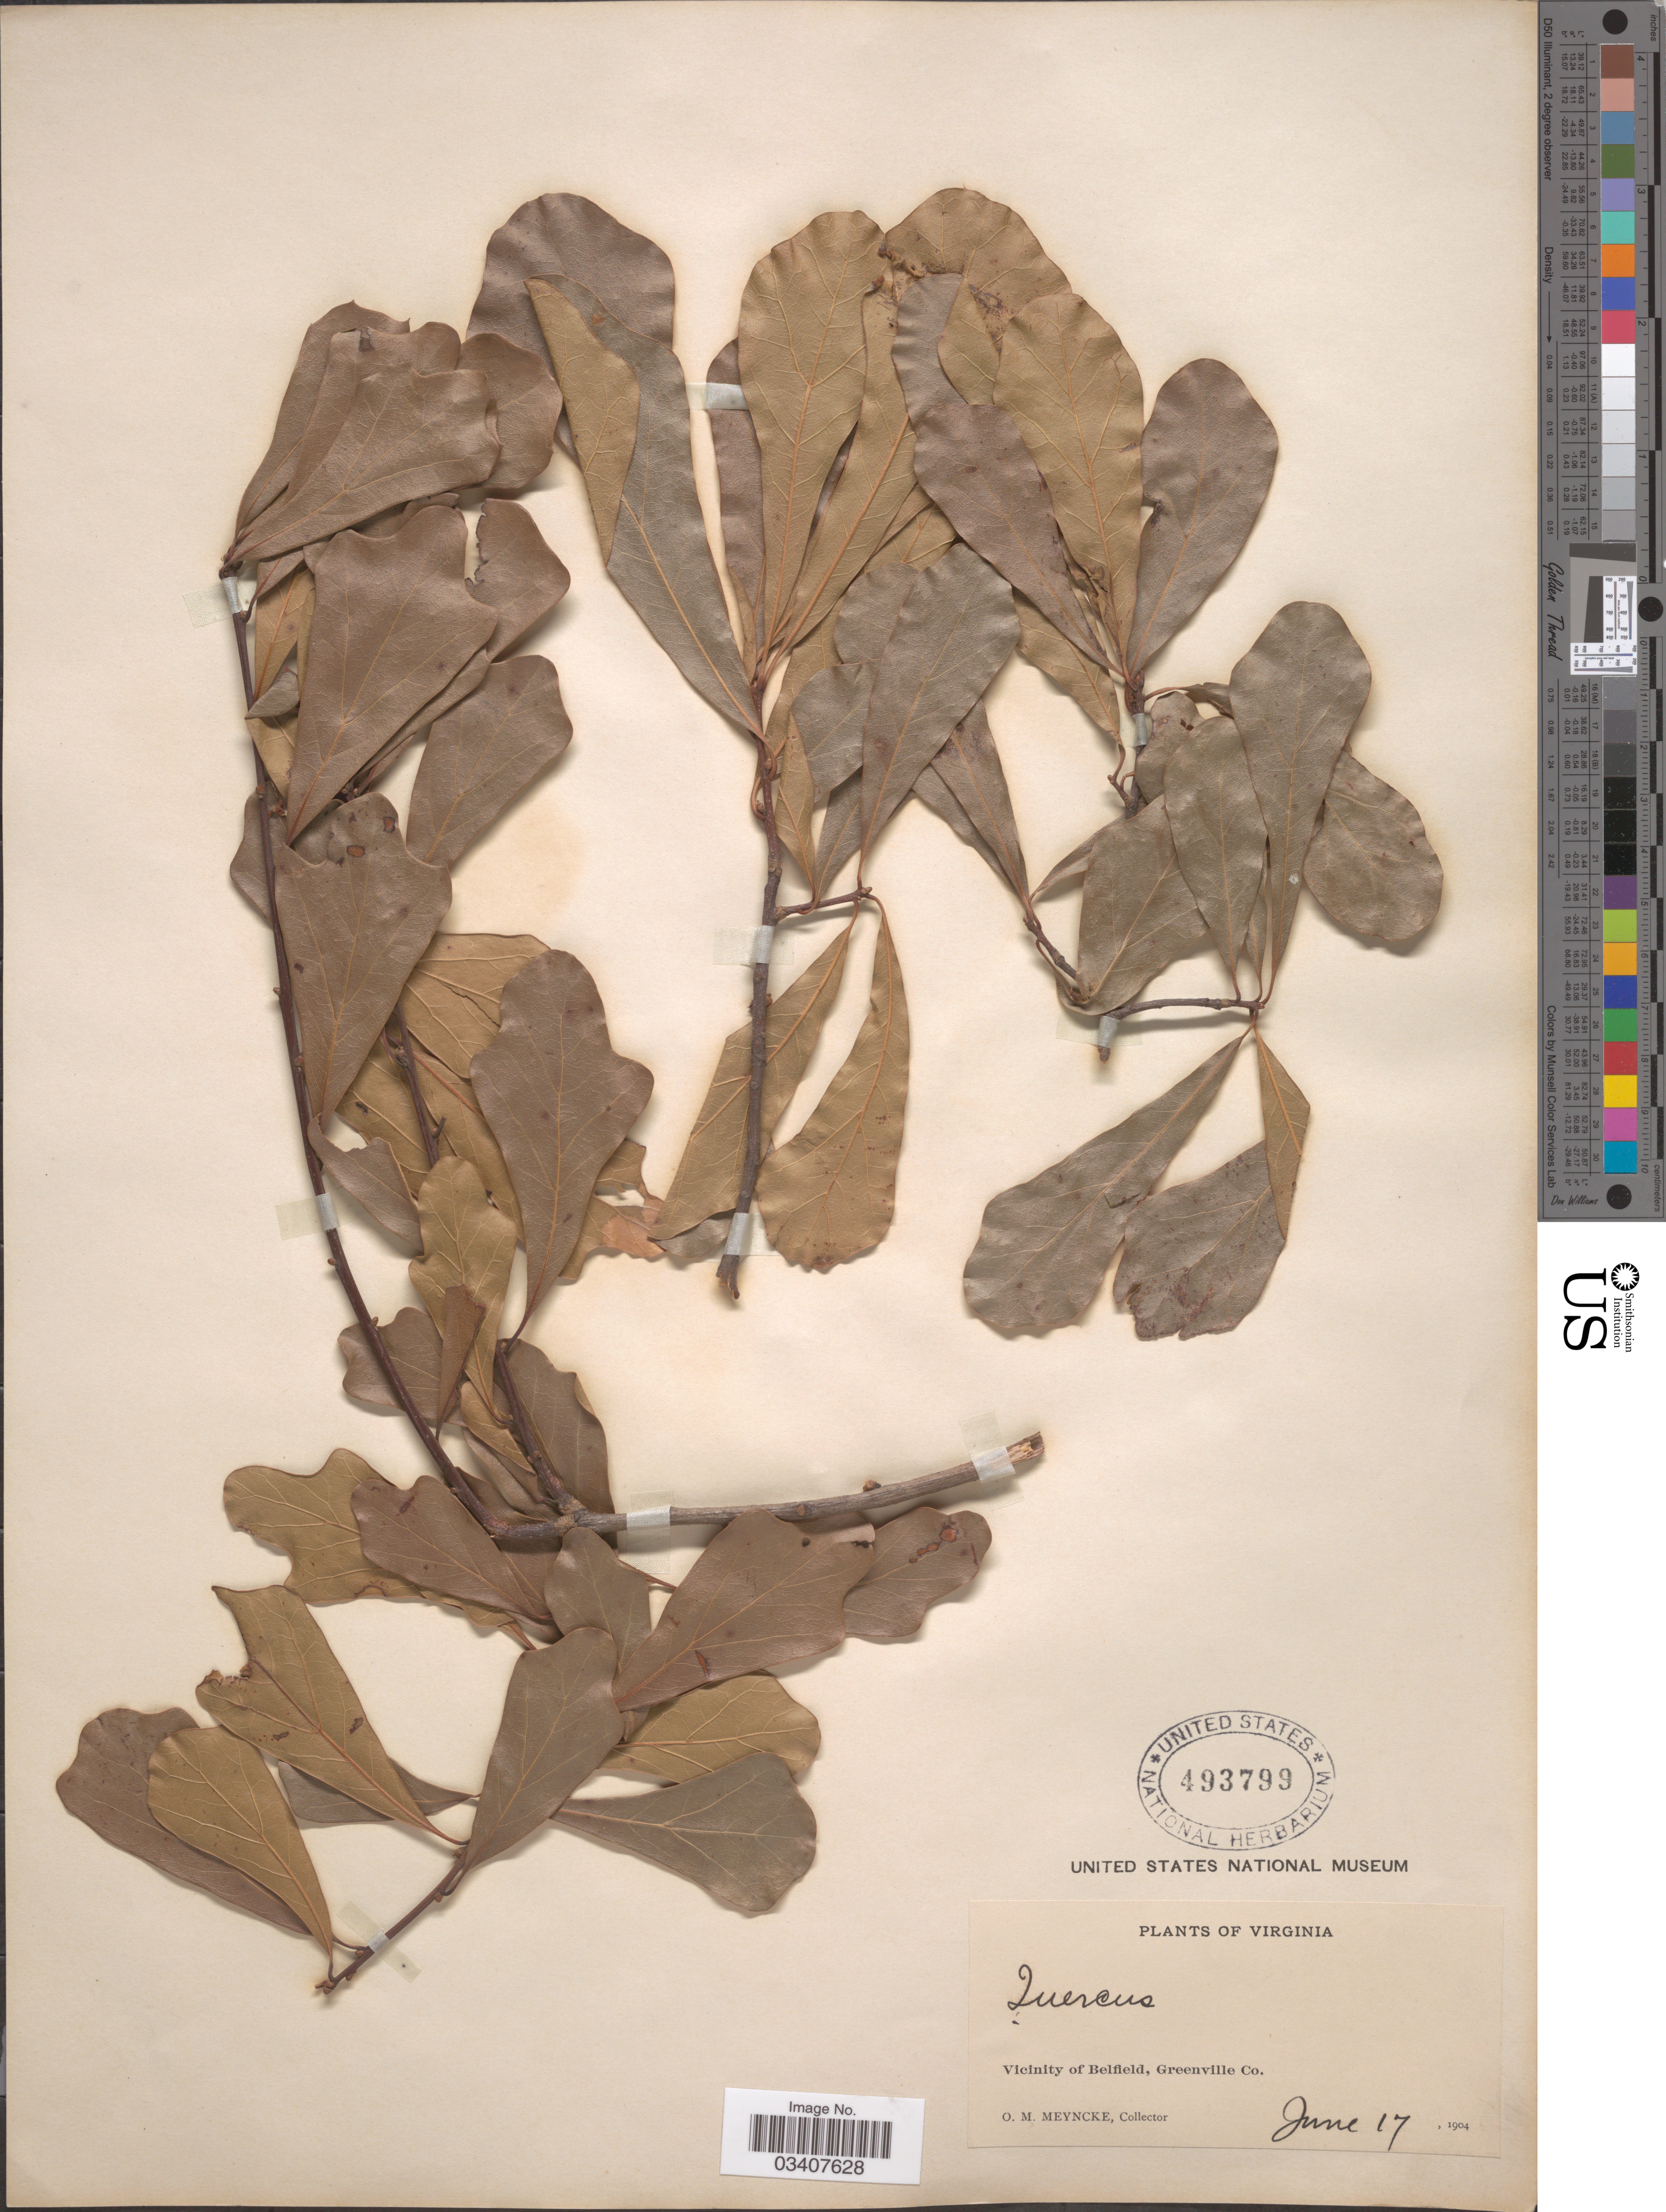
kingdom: Plantae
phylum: Tracheophyta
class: Magnoliopsida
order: Fagales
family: Fagaceae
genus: Quercus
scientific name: Quercus nigra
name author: L.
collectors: O. Meyncke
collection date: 1904-06-17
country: United States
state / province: Virginia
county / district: Greensville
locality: Vicinity of Belfield, Greenville Co.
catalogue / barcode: US 493799